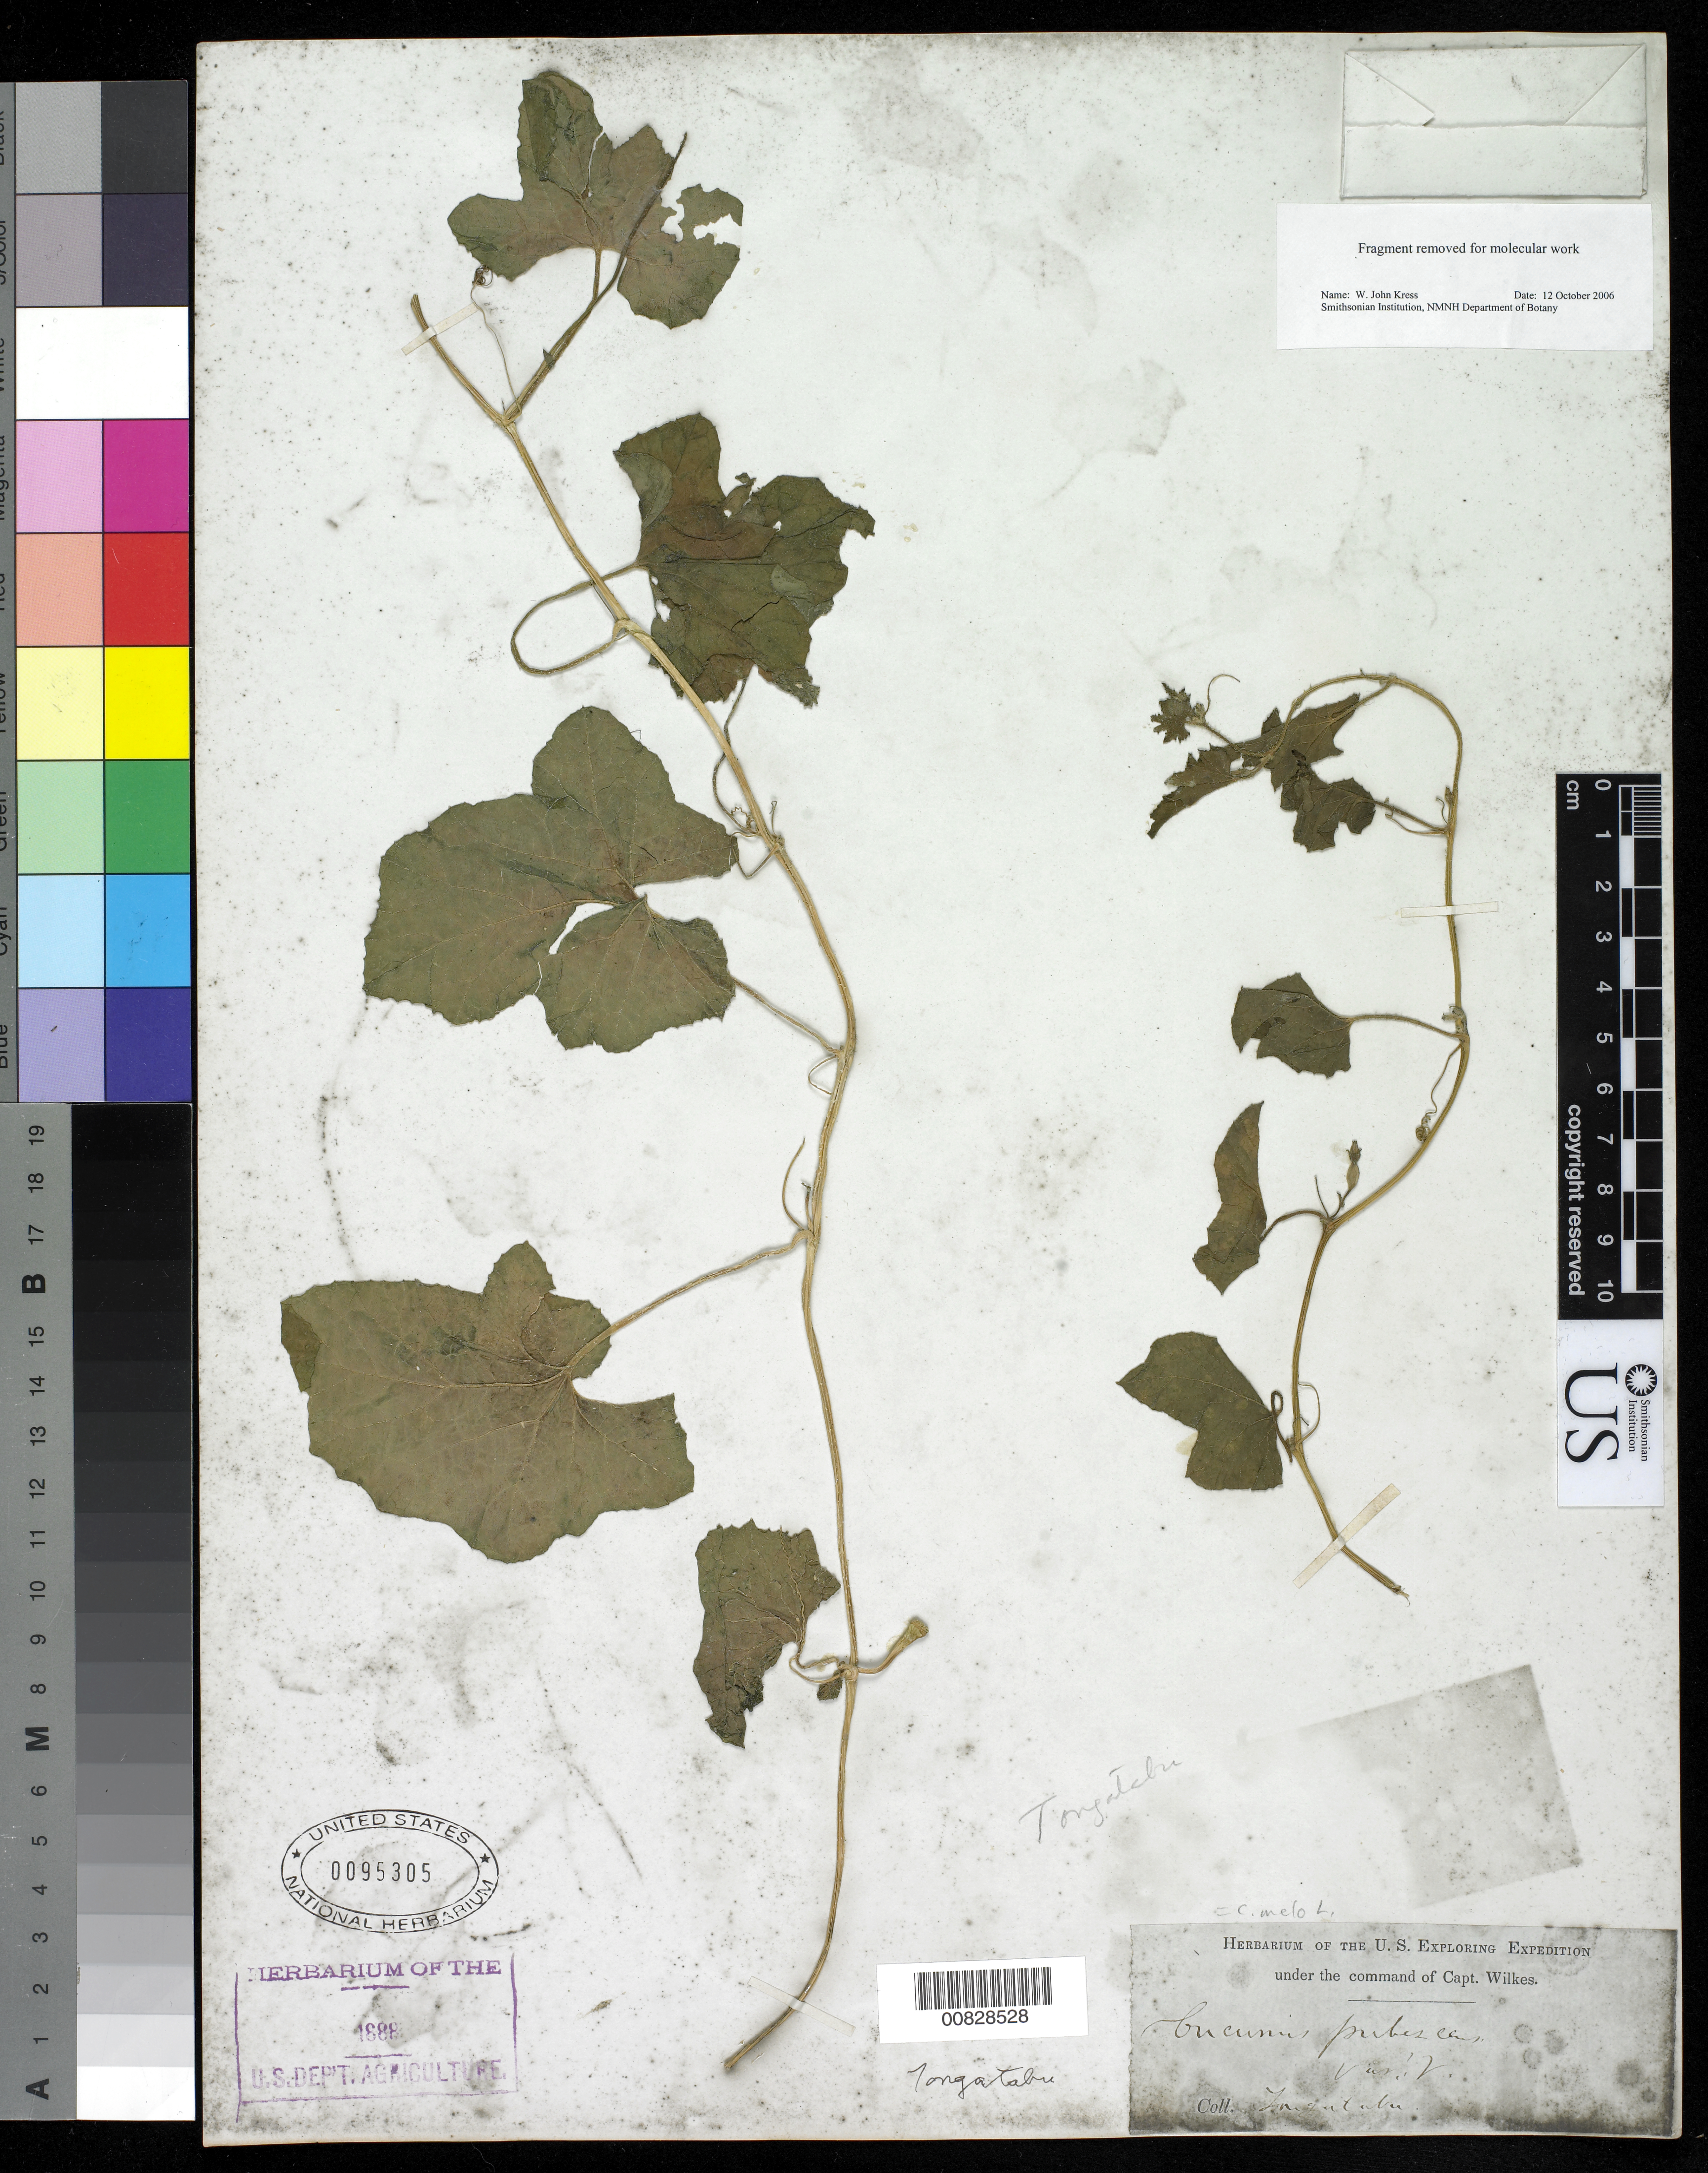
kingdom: Plantae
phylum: Tracheophyta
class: Magnoliopsida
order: Cucurbitales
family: Cucurbitaceae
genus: Cucumis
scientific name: Cucumis melo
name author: L.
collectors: Wilkes Explor. Exped.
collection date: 1838/1842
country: Tonga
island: Tongatapu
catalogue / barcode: US 95305